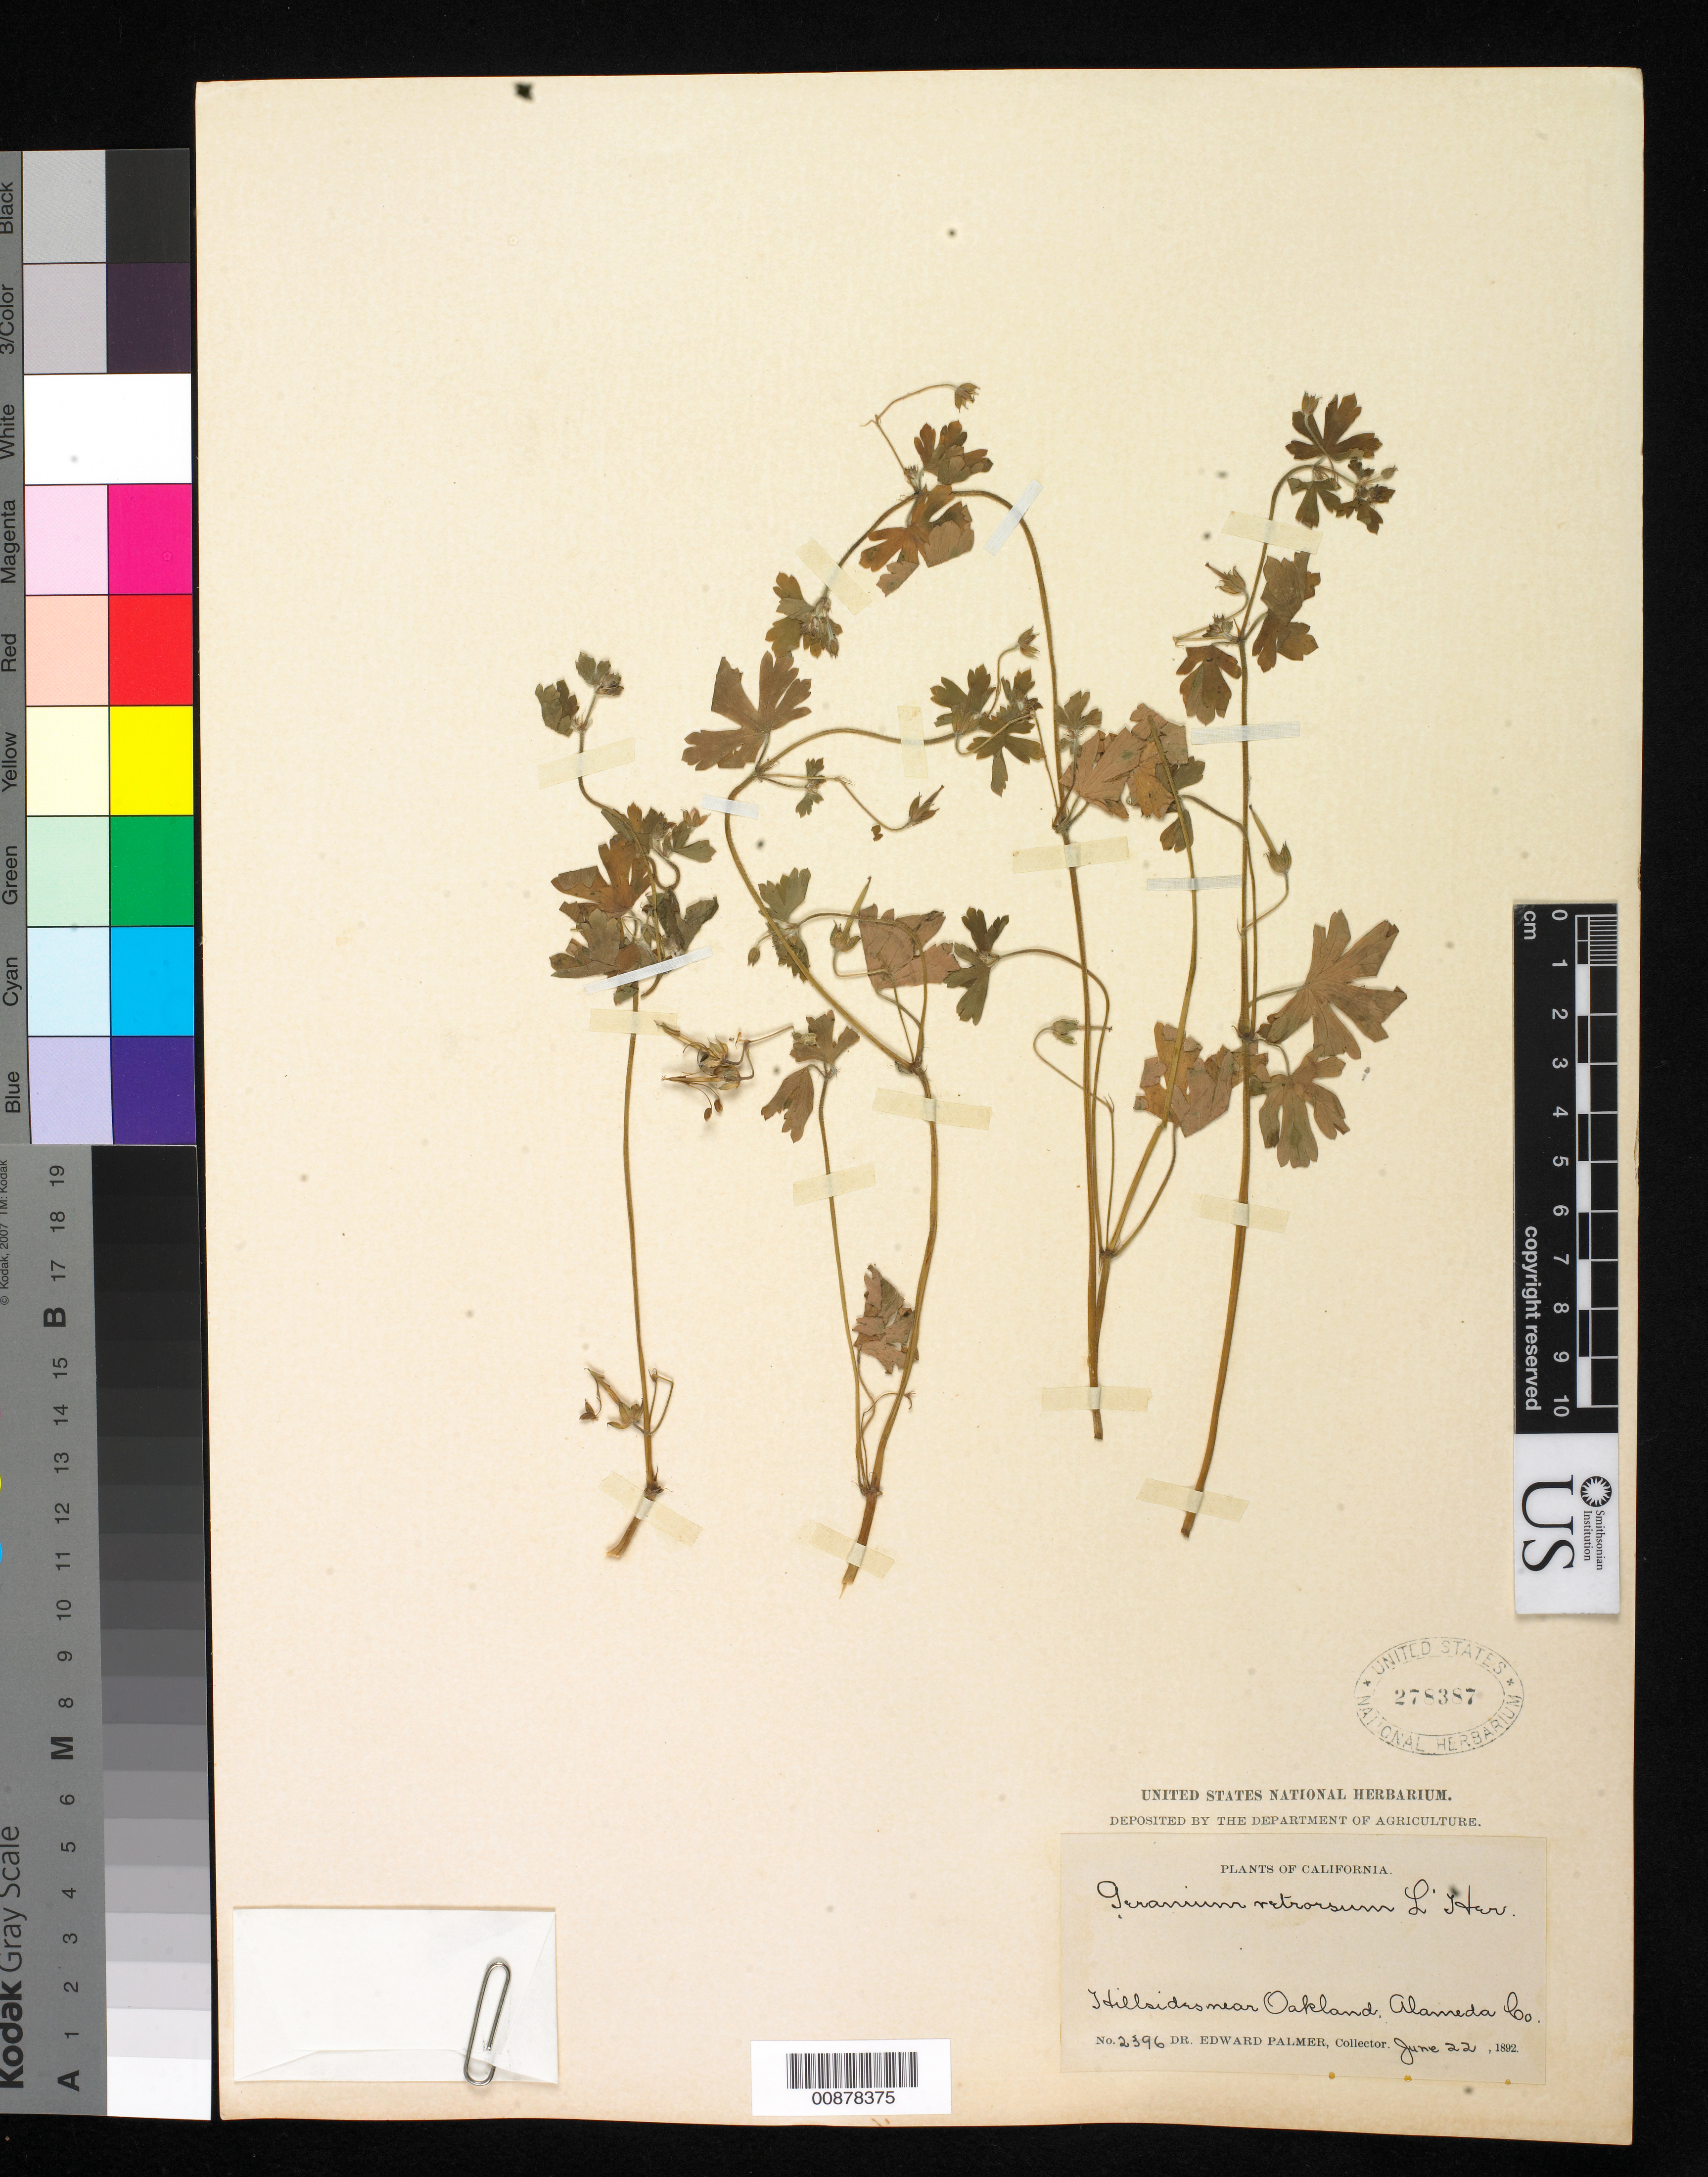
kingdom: Plantae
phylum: Tracheophyta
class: Magnoliopsida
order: Geraniales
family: Geraniaceae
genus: Geranium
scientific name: Geranium retrorsum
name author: L'Hér. ex DC.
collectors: E. Palmer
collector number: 2396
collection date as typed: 22 Jun 1892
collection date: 1892-06-22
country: United States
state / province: California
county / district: Alameda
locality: Near Oakland, Alameda County, California.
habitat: Hillsides.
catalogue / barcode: US 278387